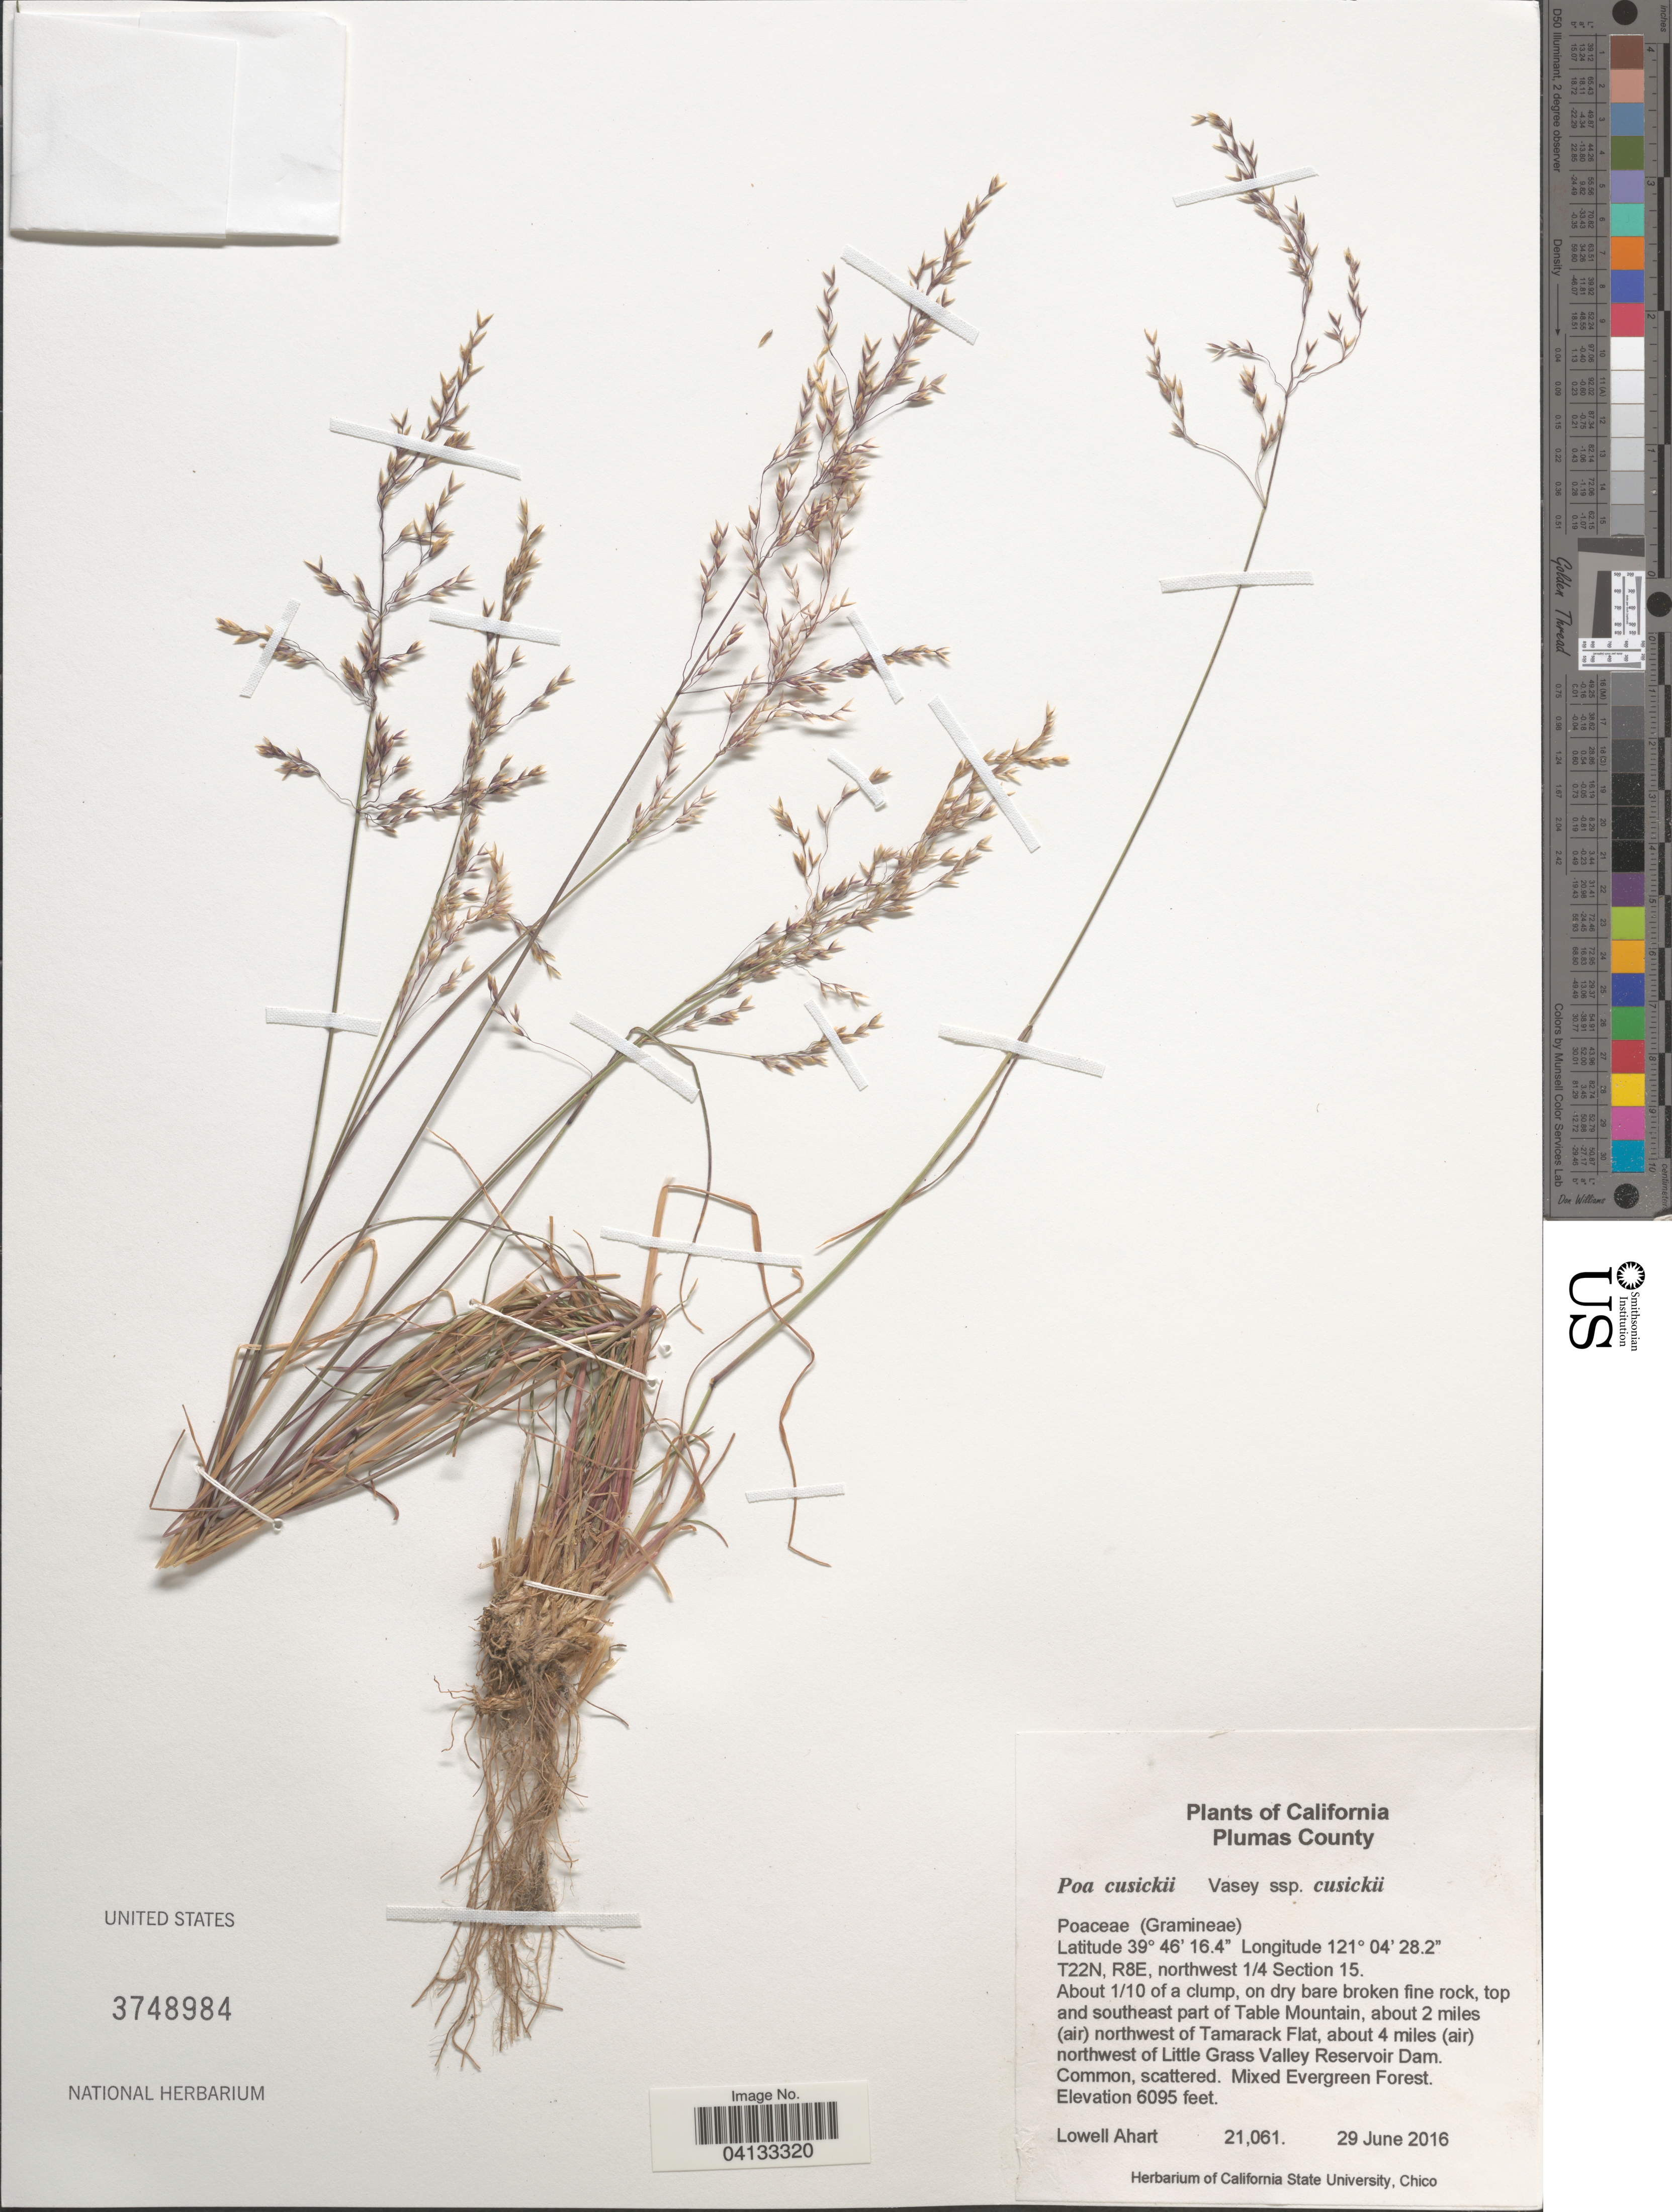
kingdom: Plantae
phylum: Tracheophyta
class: Liliopsida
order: Poales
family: Poaceae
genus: Poa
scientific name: Poa cusickii subsp. cusickii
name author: Vasey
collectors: L. Ahart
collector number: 21061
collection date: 2016-06-29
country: United States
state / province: California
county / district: Plumas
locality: Plumas County. T22N, R8E, northwest 1/4 Section 15. Top and southeast part of Table Mountain, about 2 miles (air) northwest of Tamarack Flat, about 4 miles (air) northwest of Little Grass Valley Reservoir Dam.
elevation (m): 1858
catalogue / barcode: US 3748984